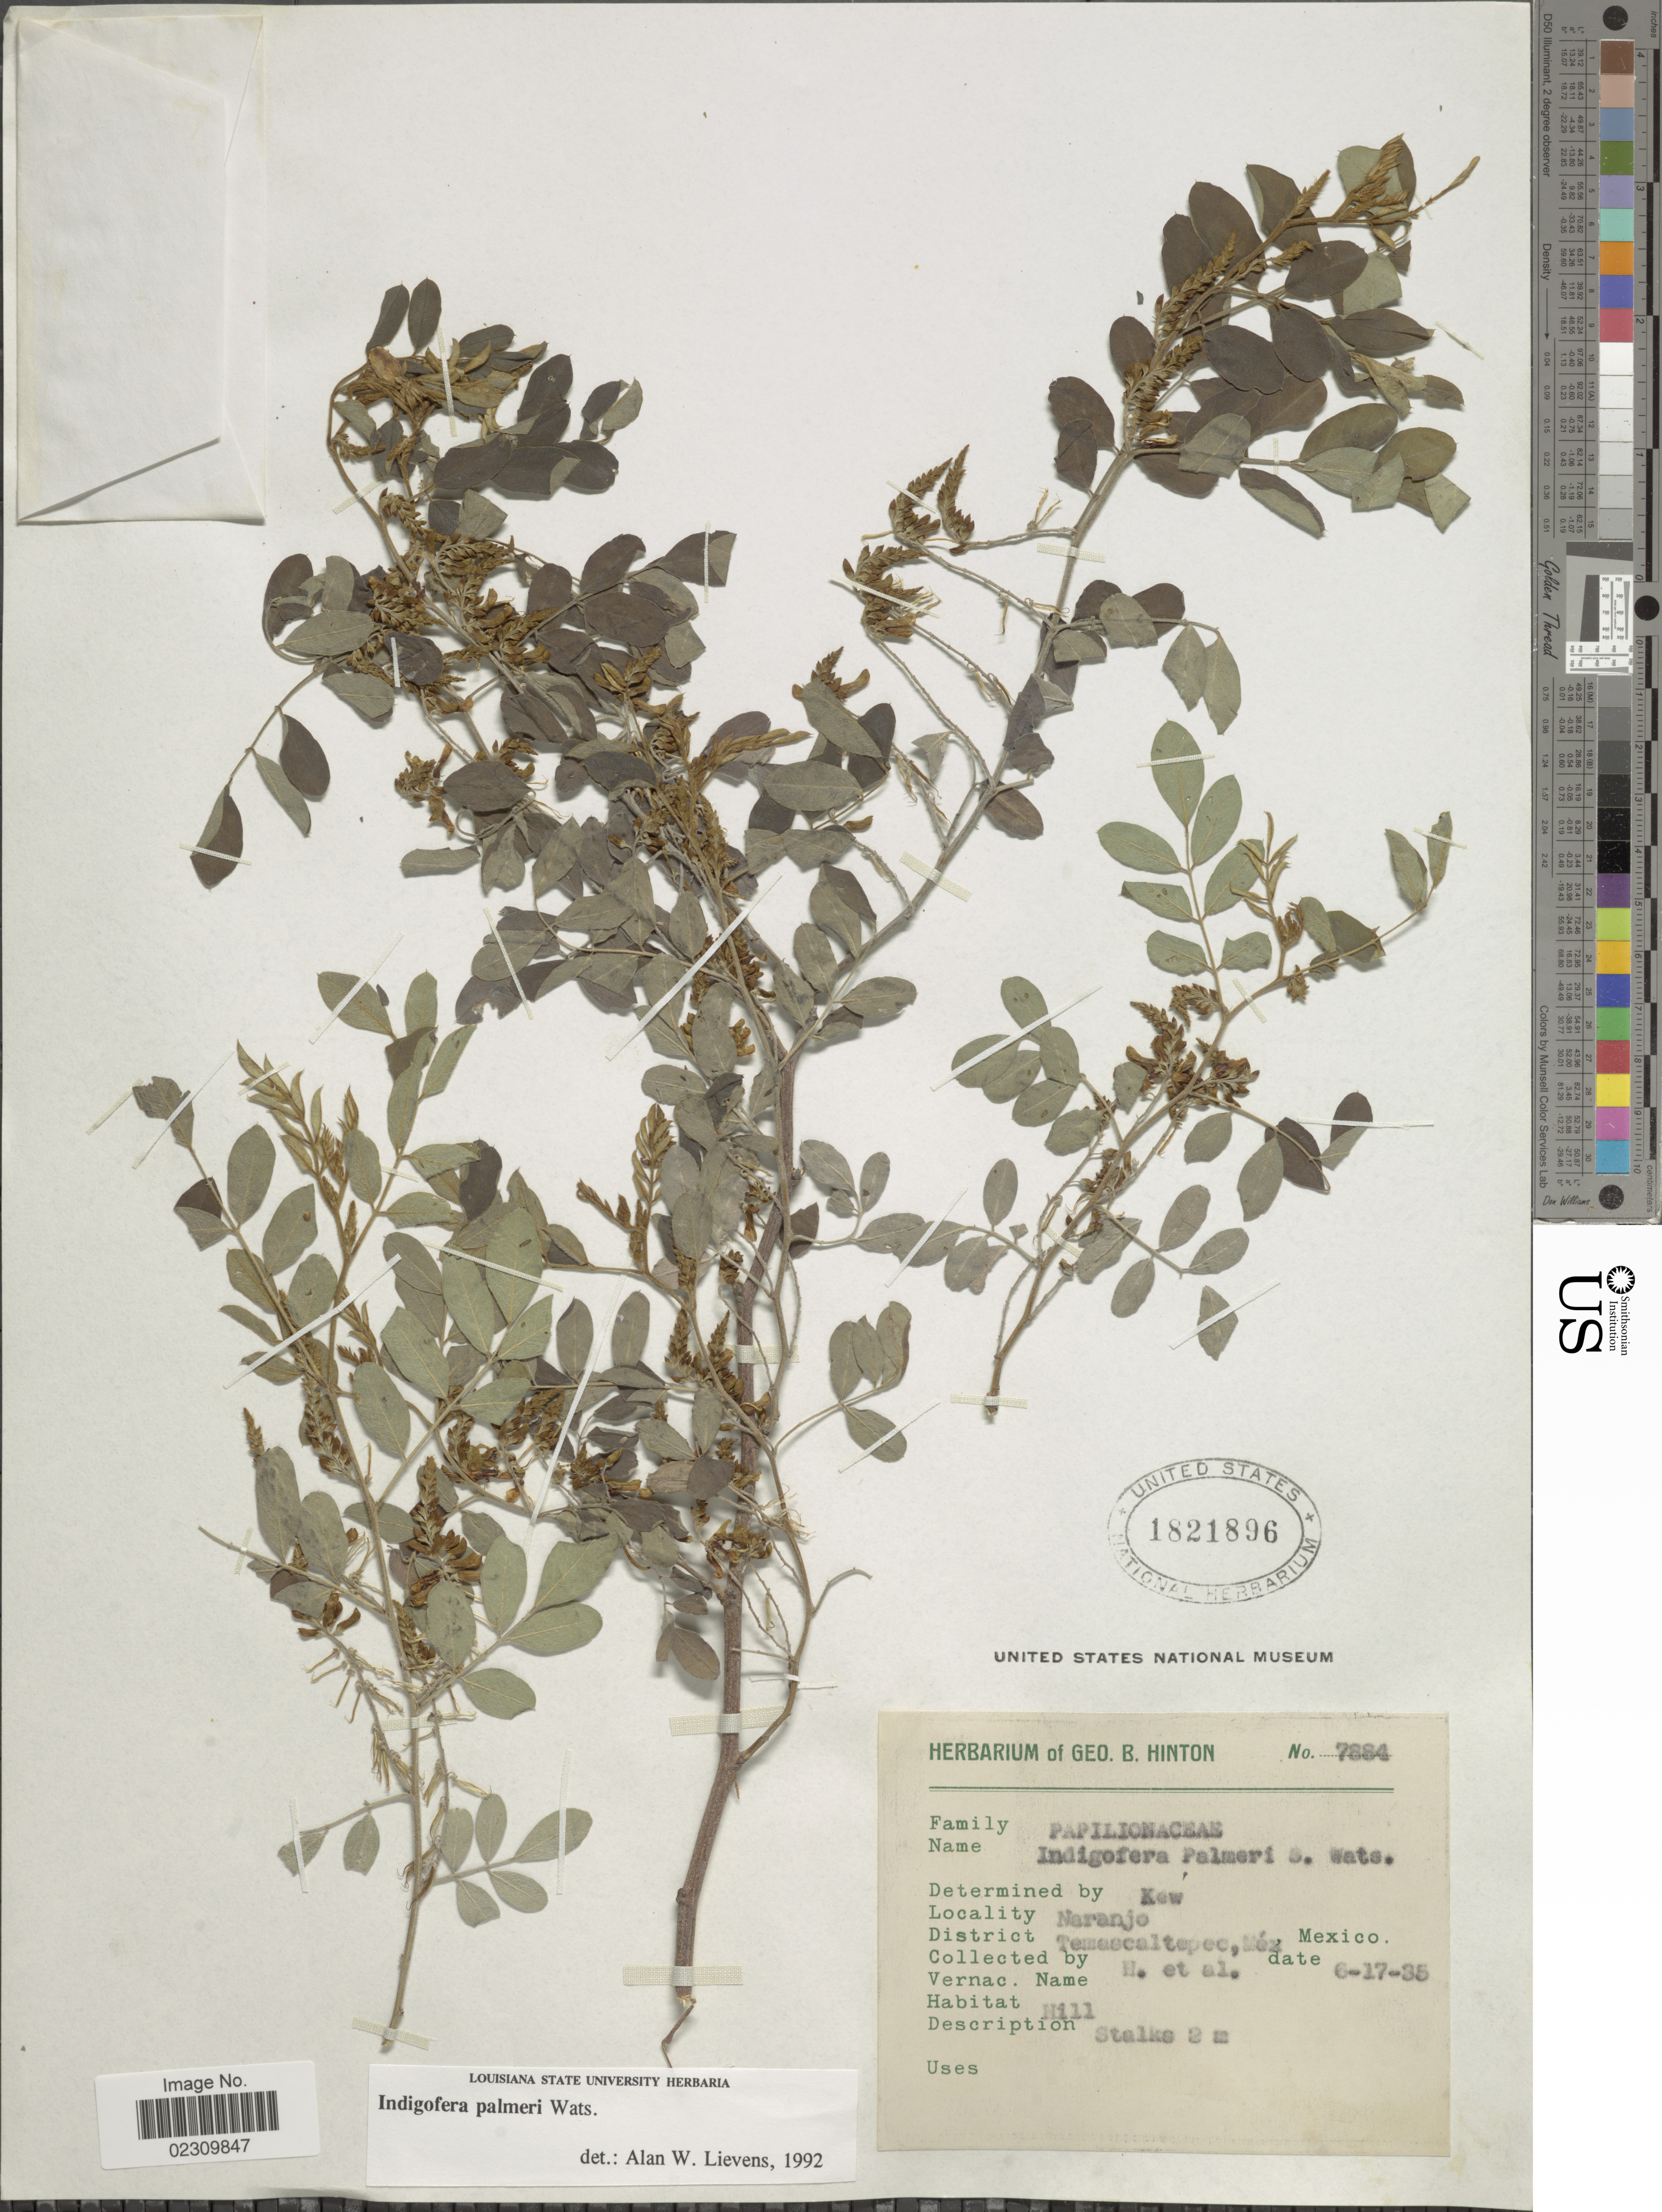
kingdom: Plantae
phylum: Tracheophyta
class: Magnoliopsida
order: Fabales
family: Fabaceae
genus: Indigofera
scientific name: Indigofera palmeri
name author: S. Watson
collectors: G. B. Hinton & et al.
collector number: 7884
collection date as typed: Transcribed d/m/y: 17/6/35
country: Mexico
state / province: México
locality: Naranjo, District Temascaltepec, Mex.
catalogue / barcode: US 1821896